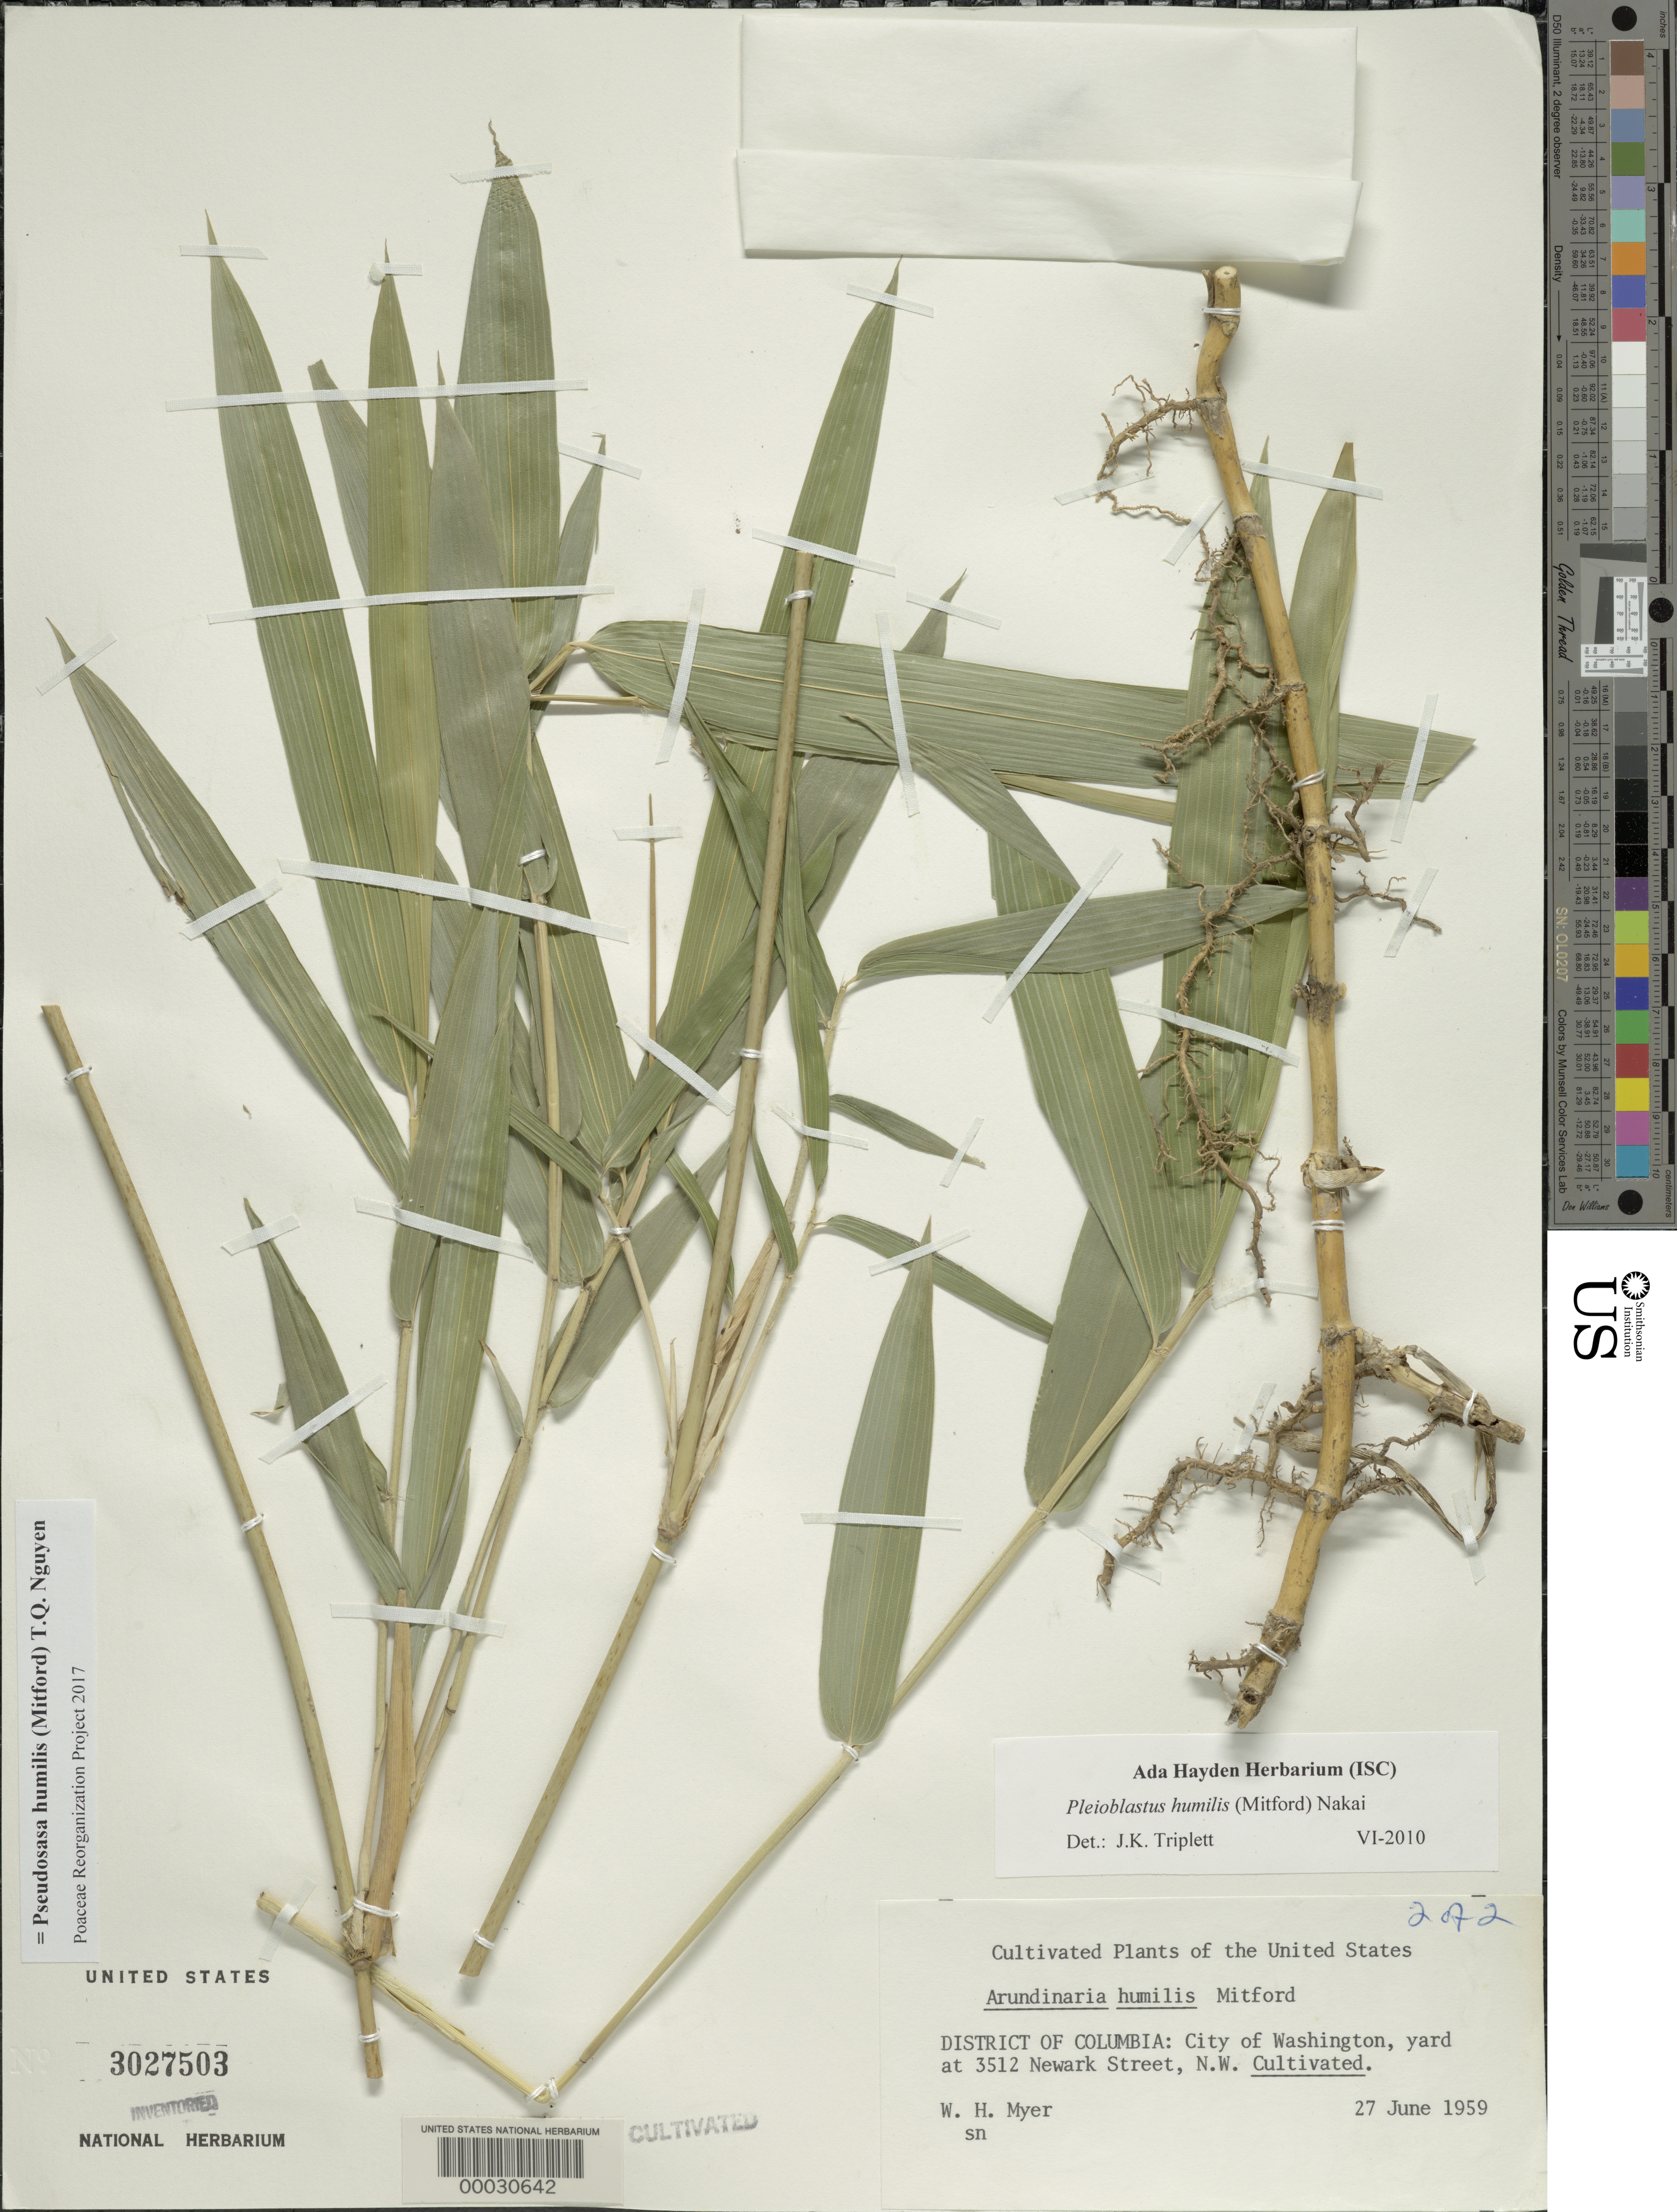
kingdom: Plantae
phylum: Tracheophyta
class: Liliopsida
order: Poales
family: Poaceae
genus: Pseudosasa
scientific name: Pseudosasa humilis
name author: (Mitford) T.Q. Nguyen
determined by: Poaceae Reorganization Project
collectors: W. Myer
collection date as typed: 27 Jun 1959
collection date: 1959-06-27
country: United States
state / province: District of Columbia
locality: Washington d.c.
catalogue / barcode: US 3027503